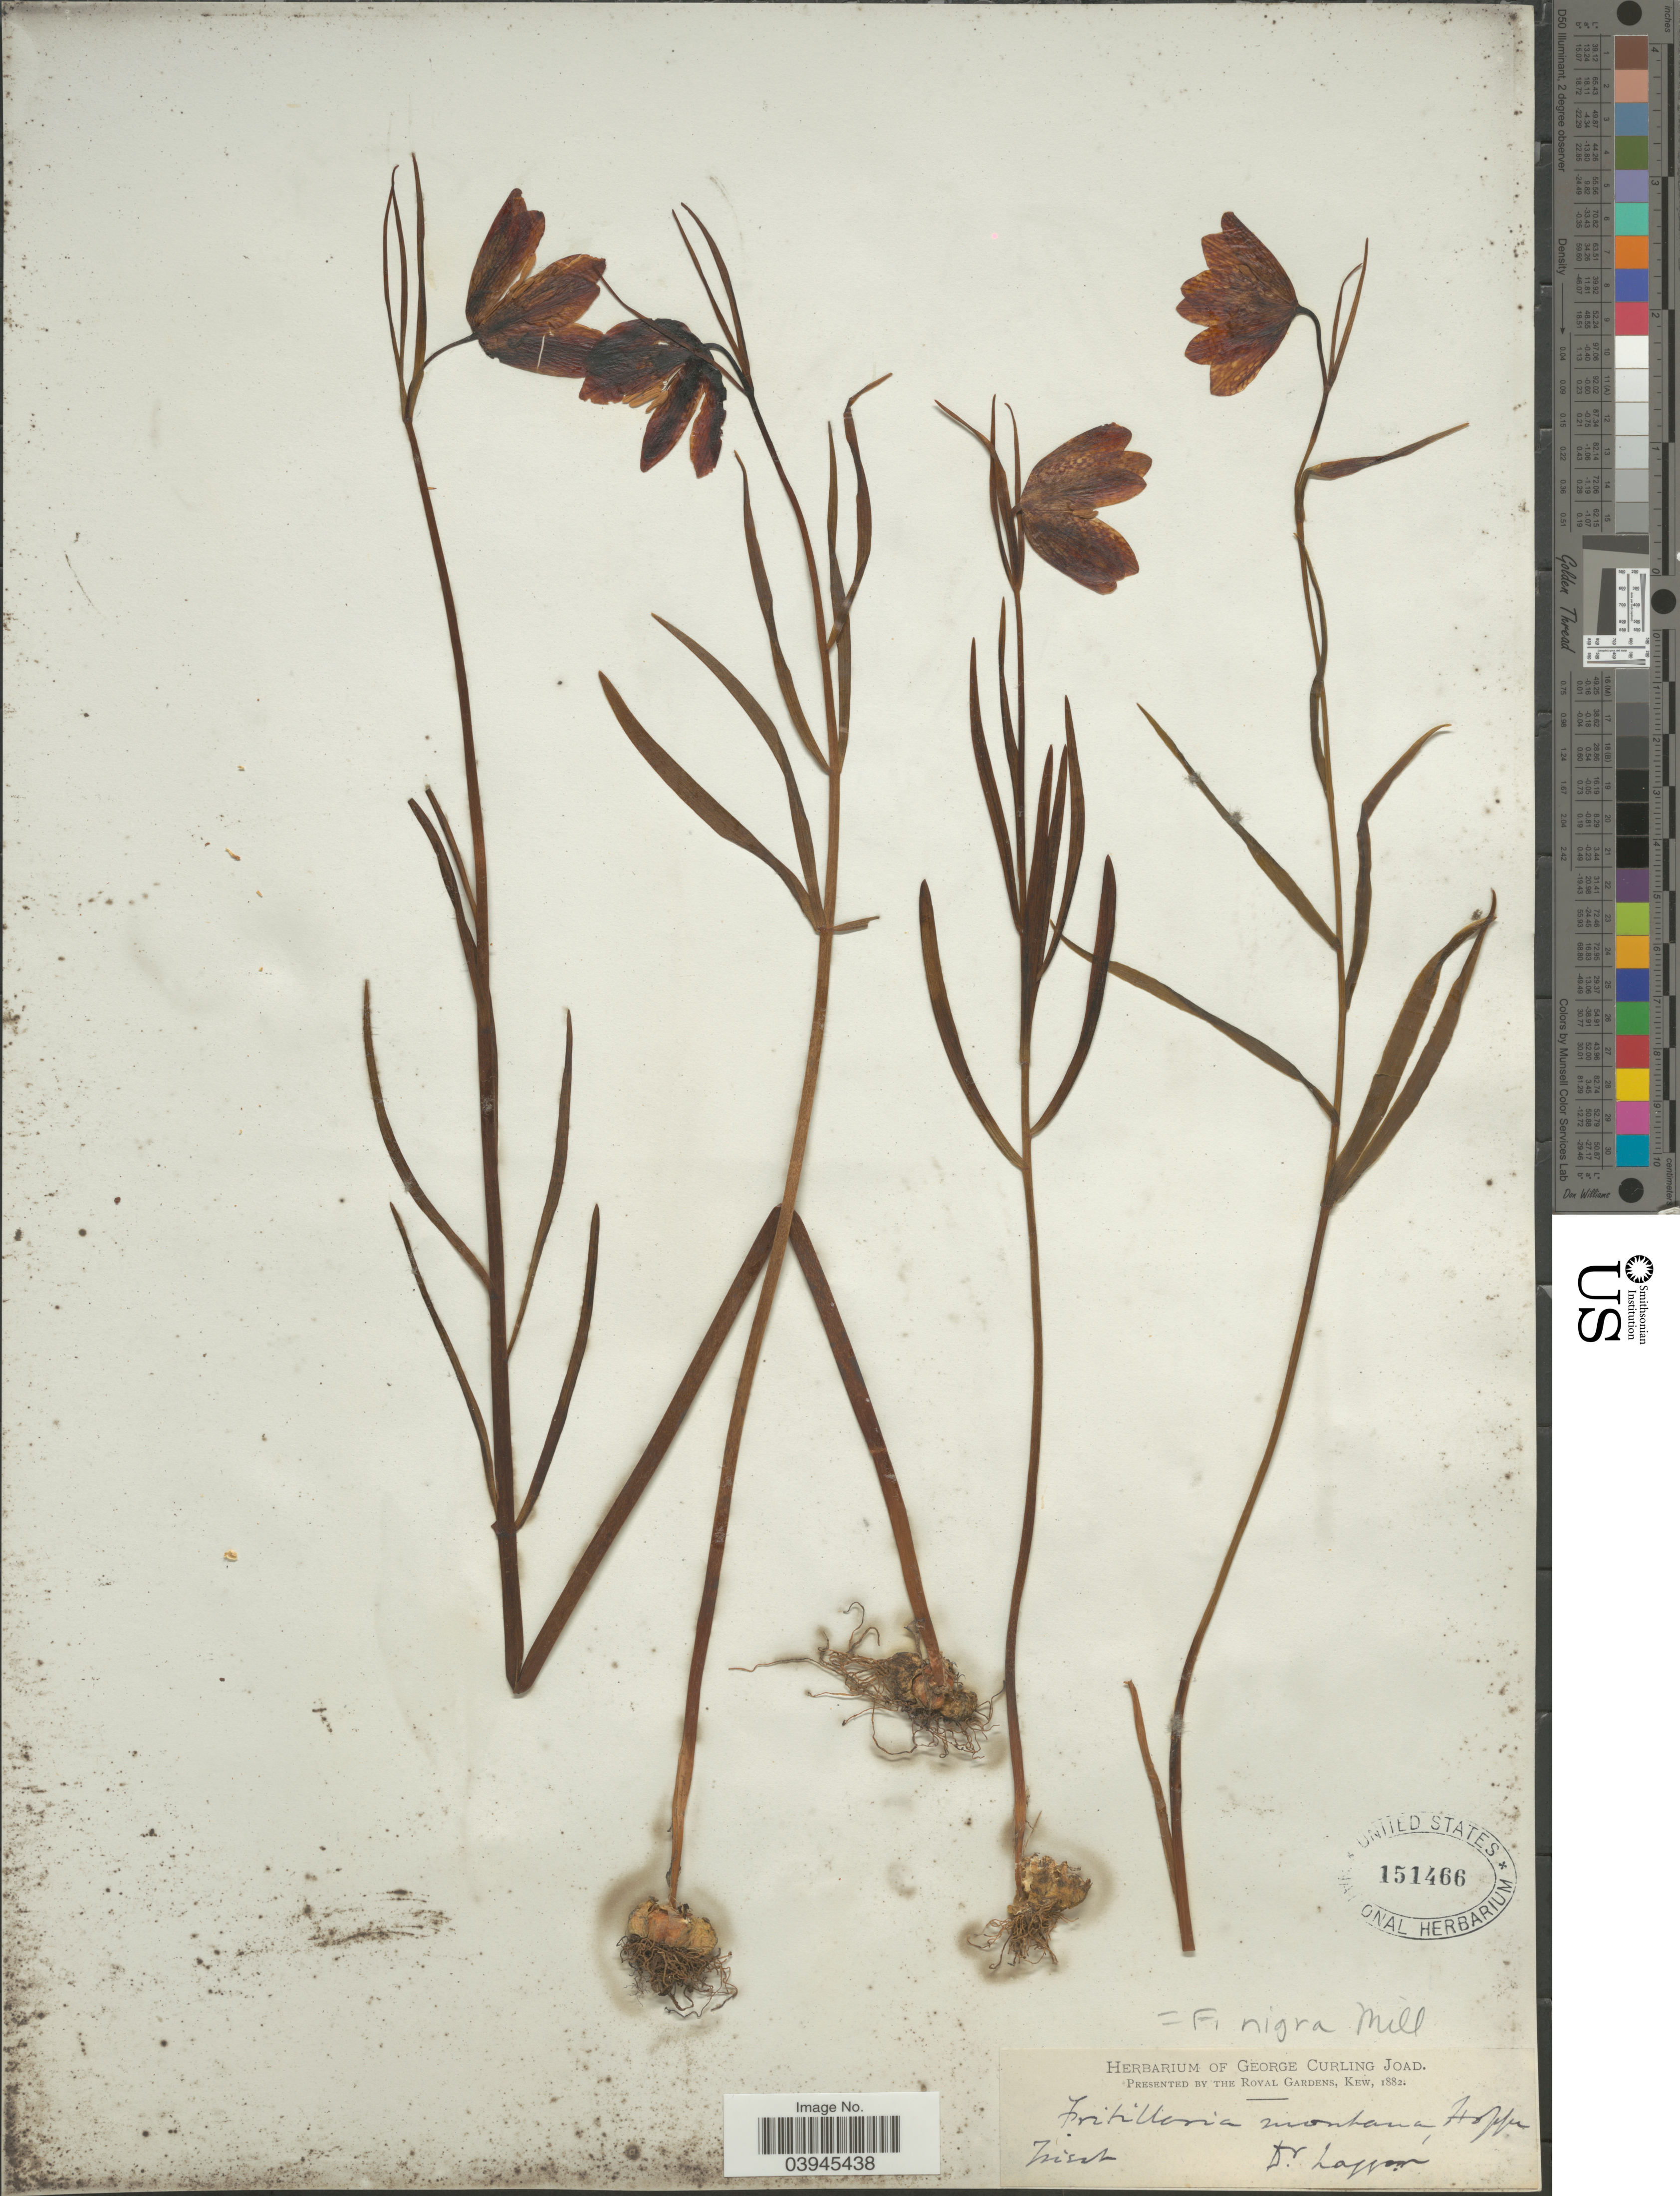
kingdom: Plantae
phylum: Tracheophyta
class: Liliopsida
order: Liliales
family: Liliaceae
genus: Fritillaria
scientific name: Fritillaria pontica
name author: Wahlenb.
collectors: F. J. Lagger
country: Italy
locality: Triest.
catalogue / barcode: US 151466